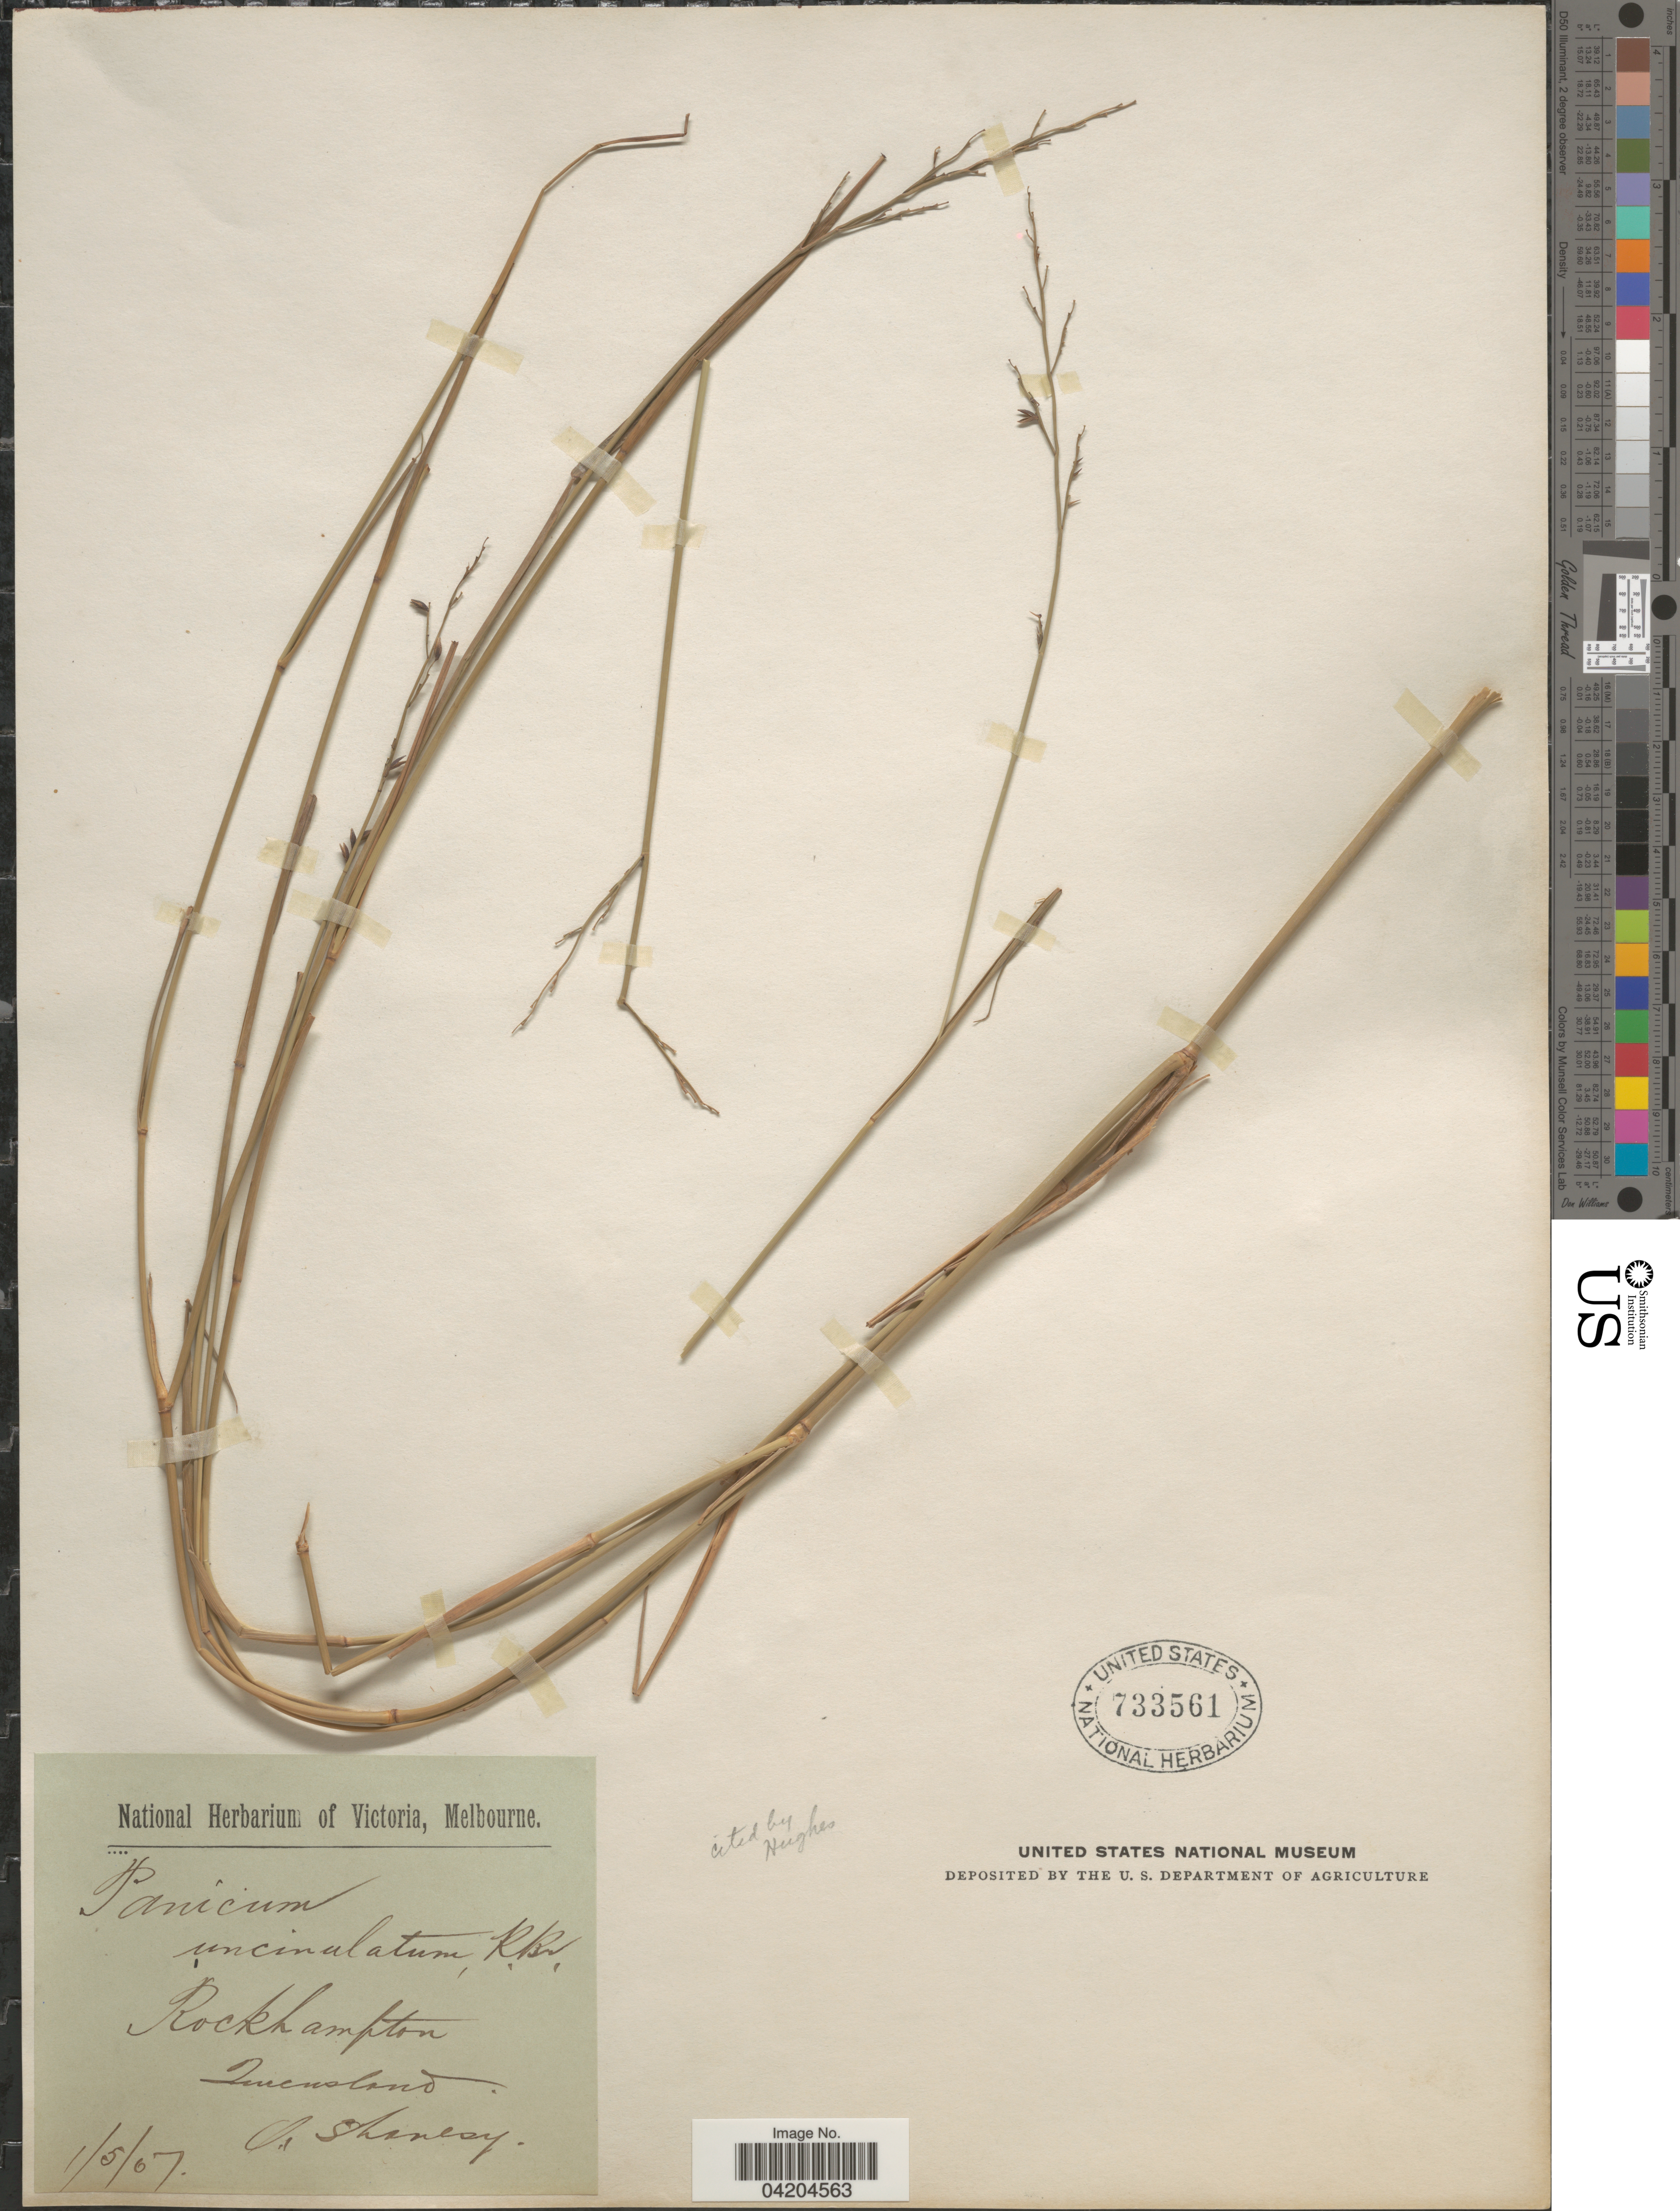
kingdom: Plantae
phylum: Tracheophyta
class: Liliopsida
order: Poales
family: Poaceae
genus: Ancistrachne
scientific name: Ancistrachne uncinulata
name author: (R. Br.) S.T. Blake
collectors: O'shanesy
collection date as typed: Transcribed d/m/y: 1/5/7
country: Australia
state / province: Queensland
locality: Rockhampton.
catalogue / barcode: US 733561